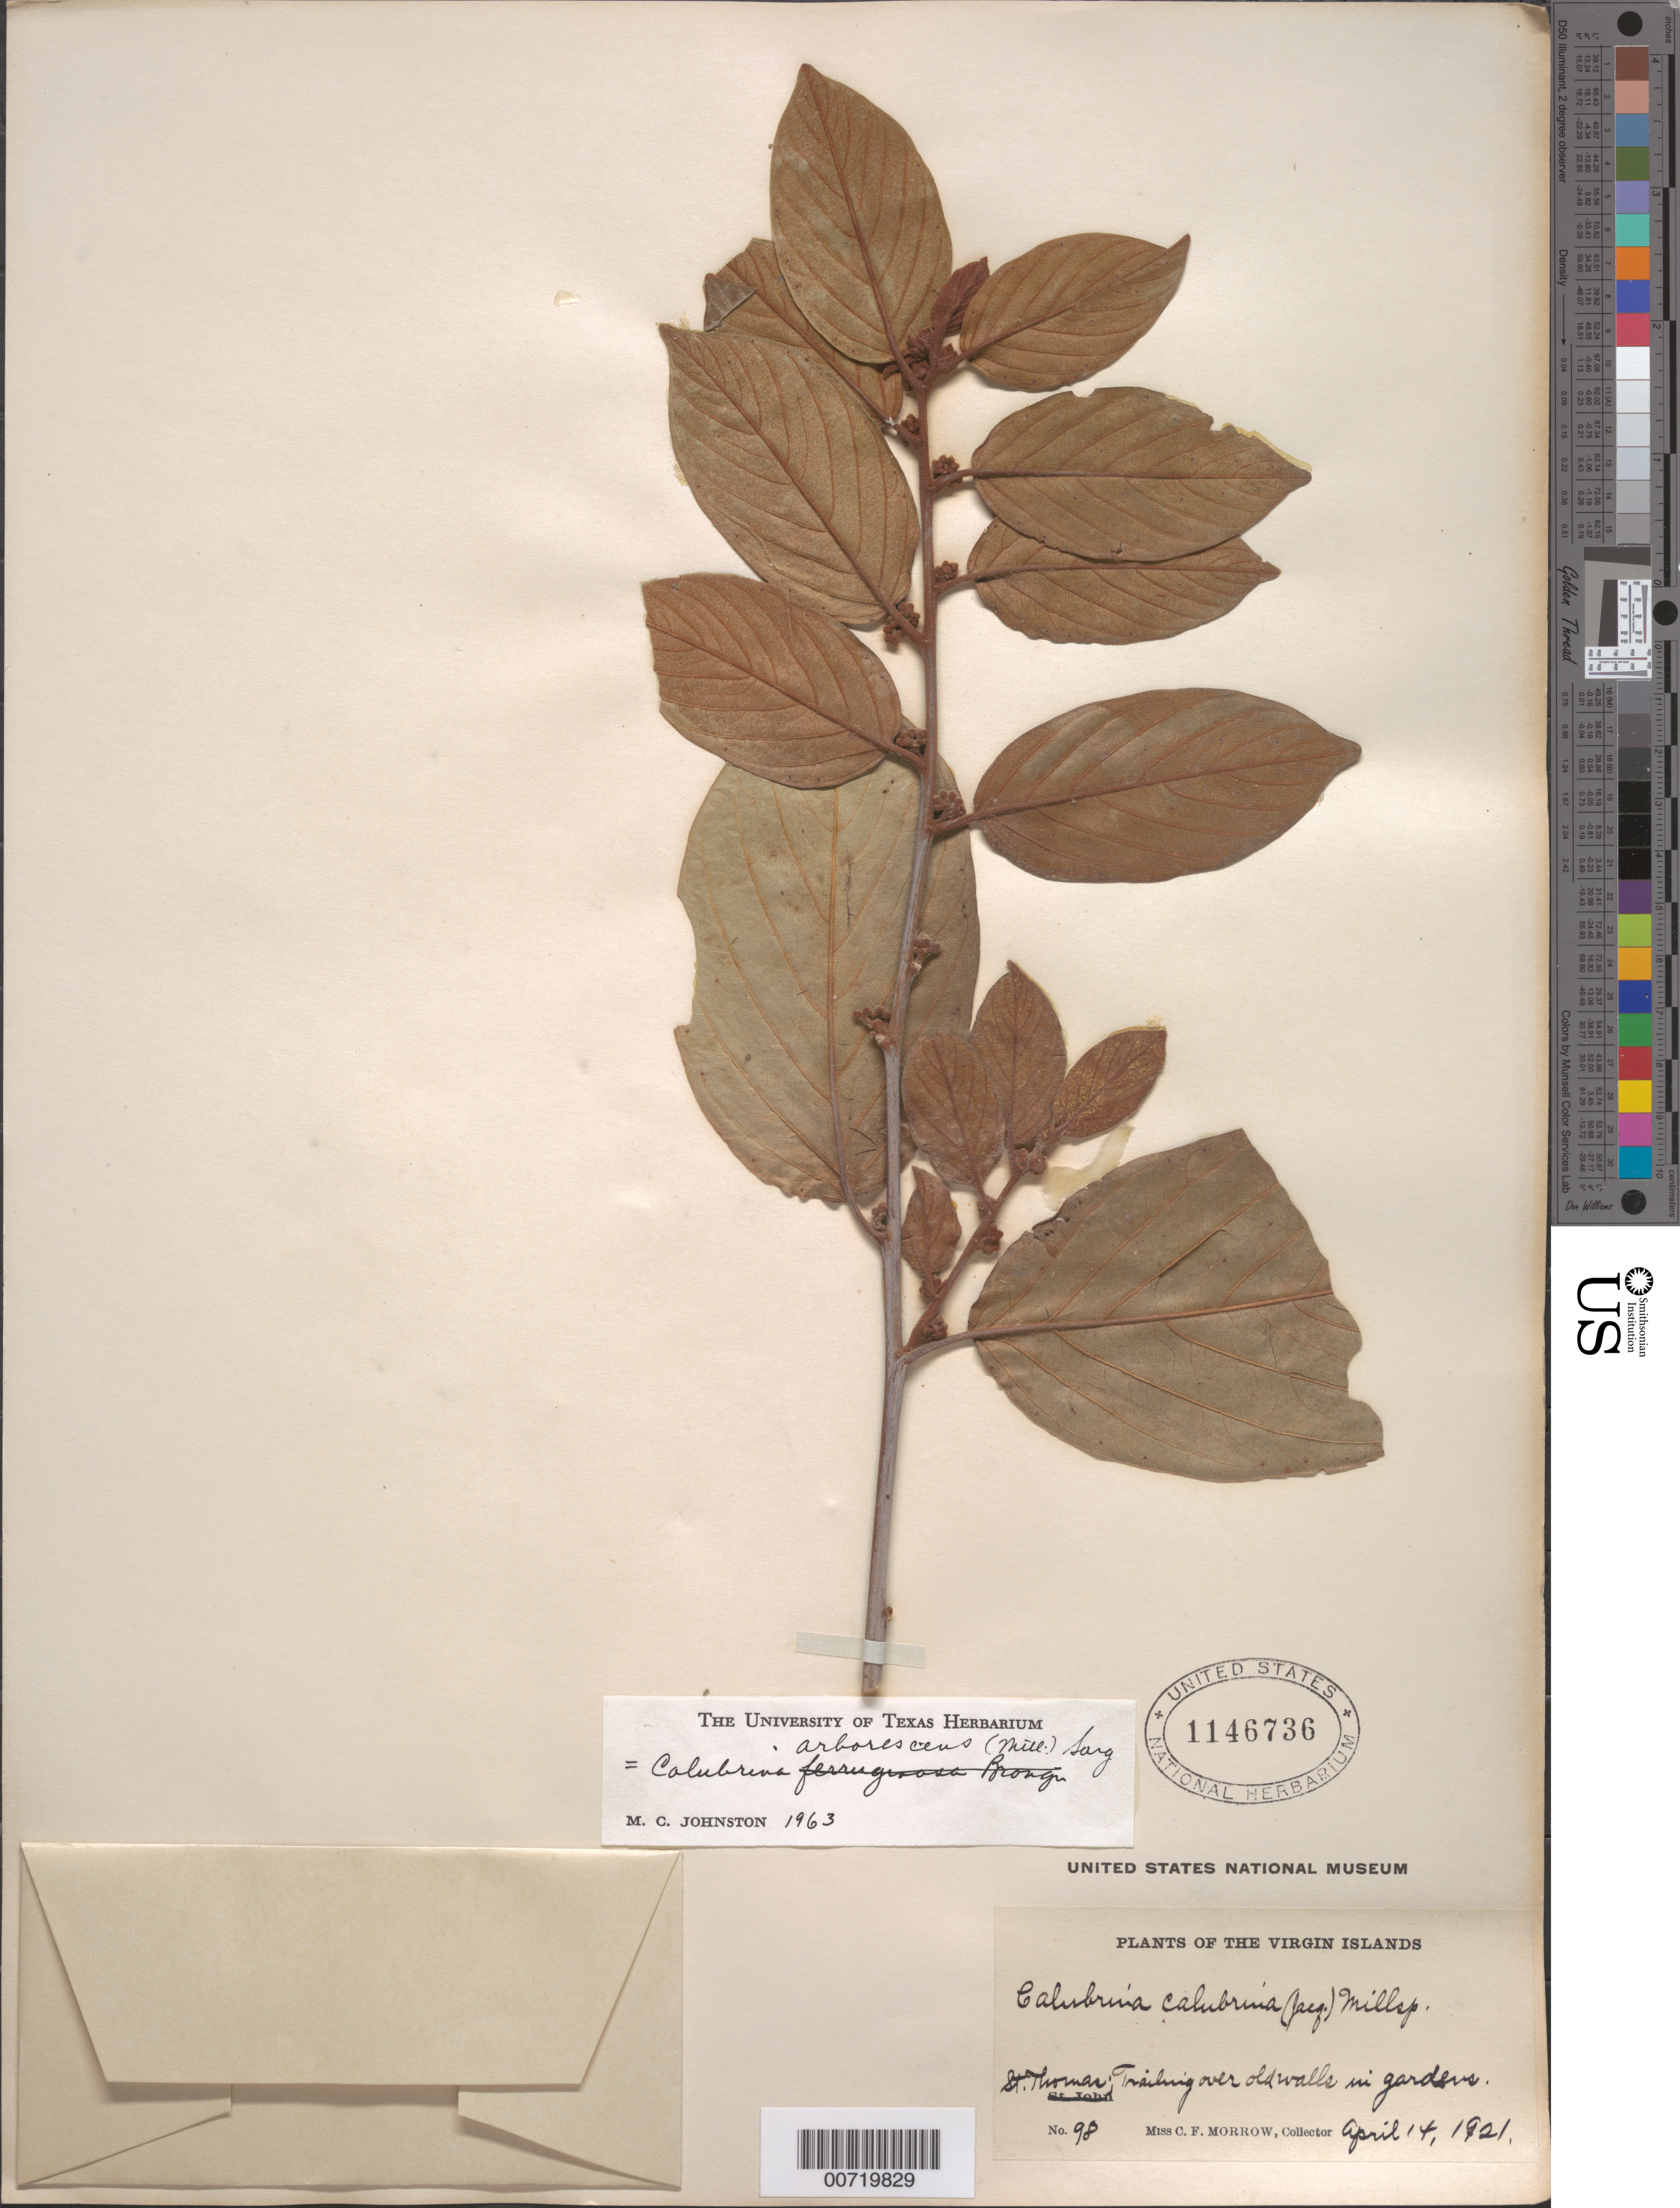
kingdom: Plantae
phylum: Tracheophyta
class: Magnoliopsida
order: Rosales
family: Rhamnaceae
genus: Colubrina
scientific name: Colubrina arborescens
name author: (Mill.) Sarg.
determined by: Johnston, Marshall C.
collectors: C. Morrow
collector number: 98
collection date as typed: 14 Apr 1921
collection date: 1921-04-14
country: U.S. Virgin Islands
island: St. Thomas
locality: St. Thomas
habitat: Trailing over old walls in gardens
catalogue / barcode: US 1146736